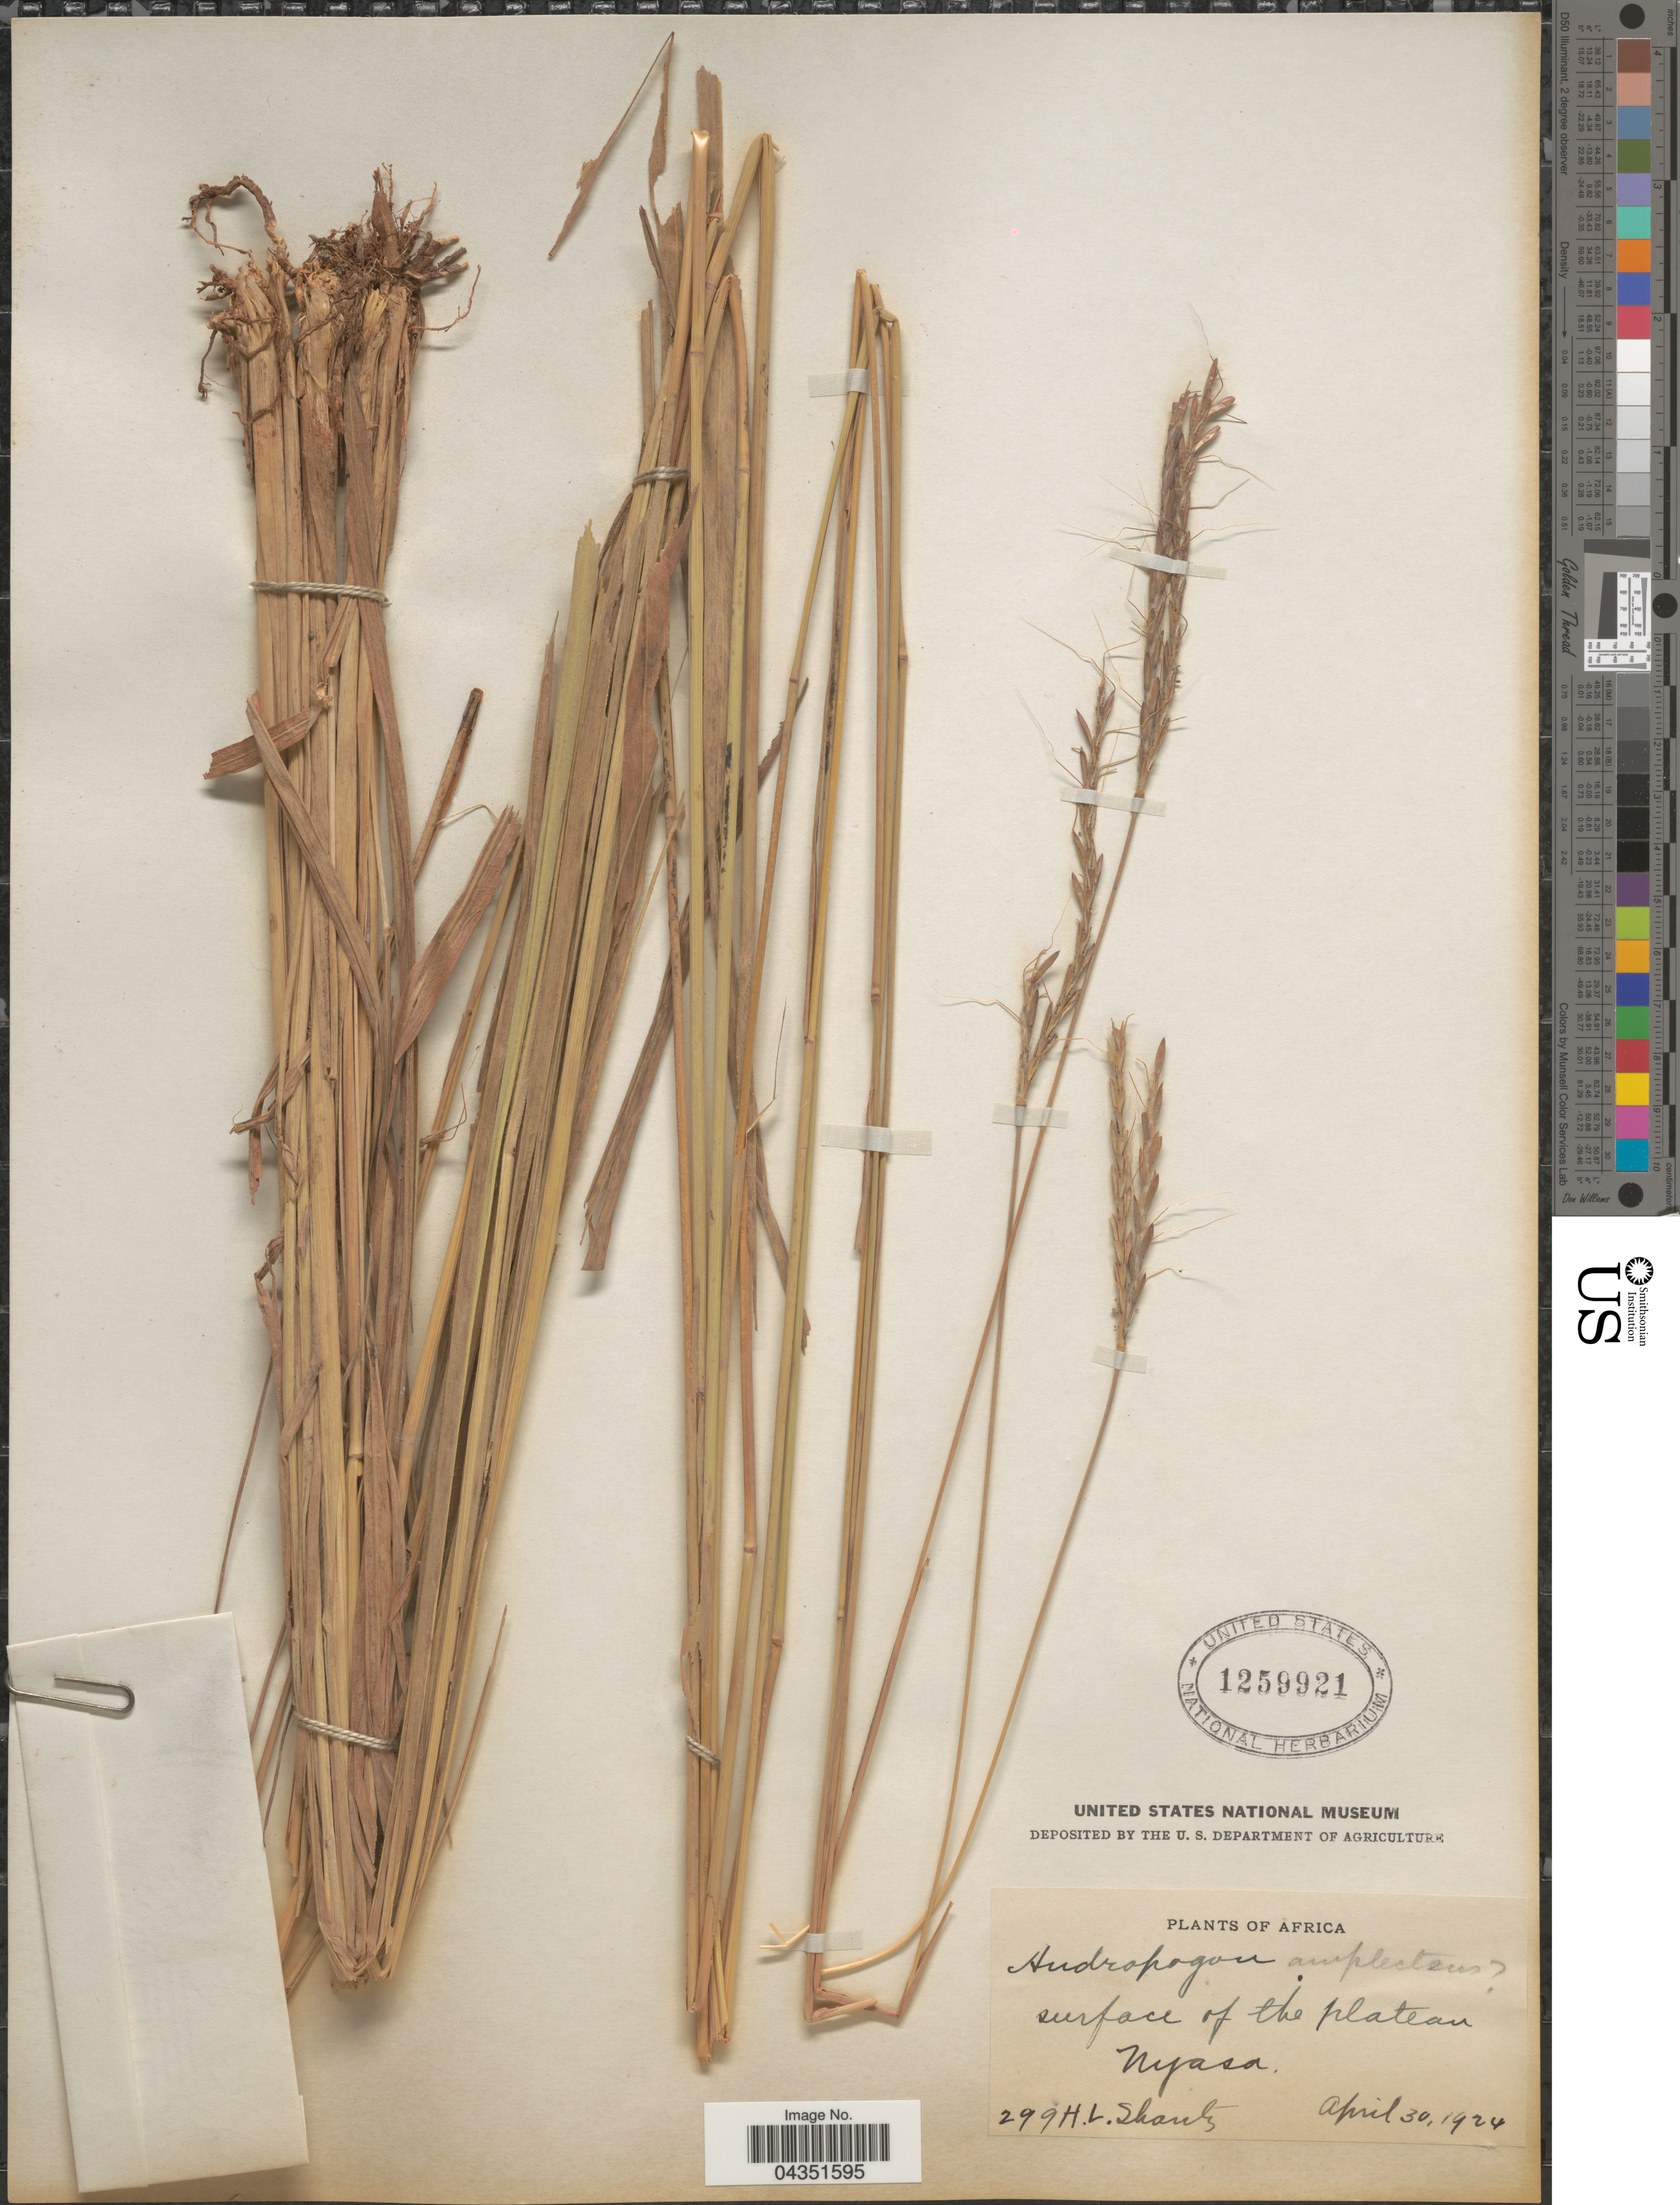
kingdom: Plantae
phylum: Tracheophyta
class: Liliopsida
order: Poales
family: Poaceae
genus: Diheteropogon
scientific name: Diheteropogon sp.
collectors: H. Shantz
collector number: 299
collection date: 1924-04-30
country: Malawi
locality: Surface of the plateau. Nyasa.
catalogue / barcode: US 1259921